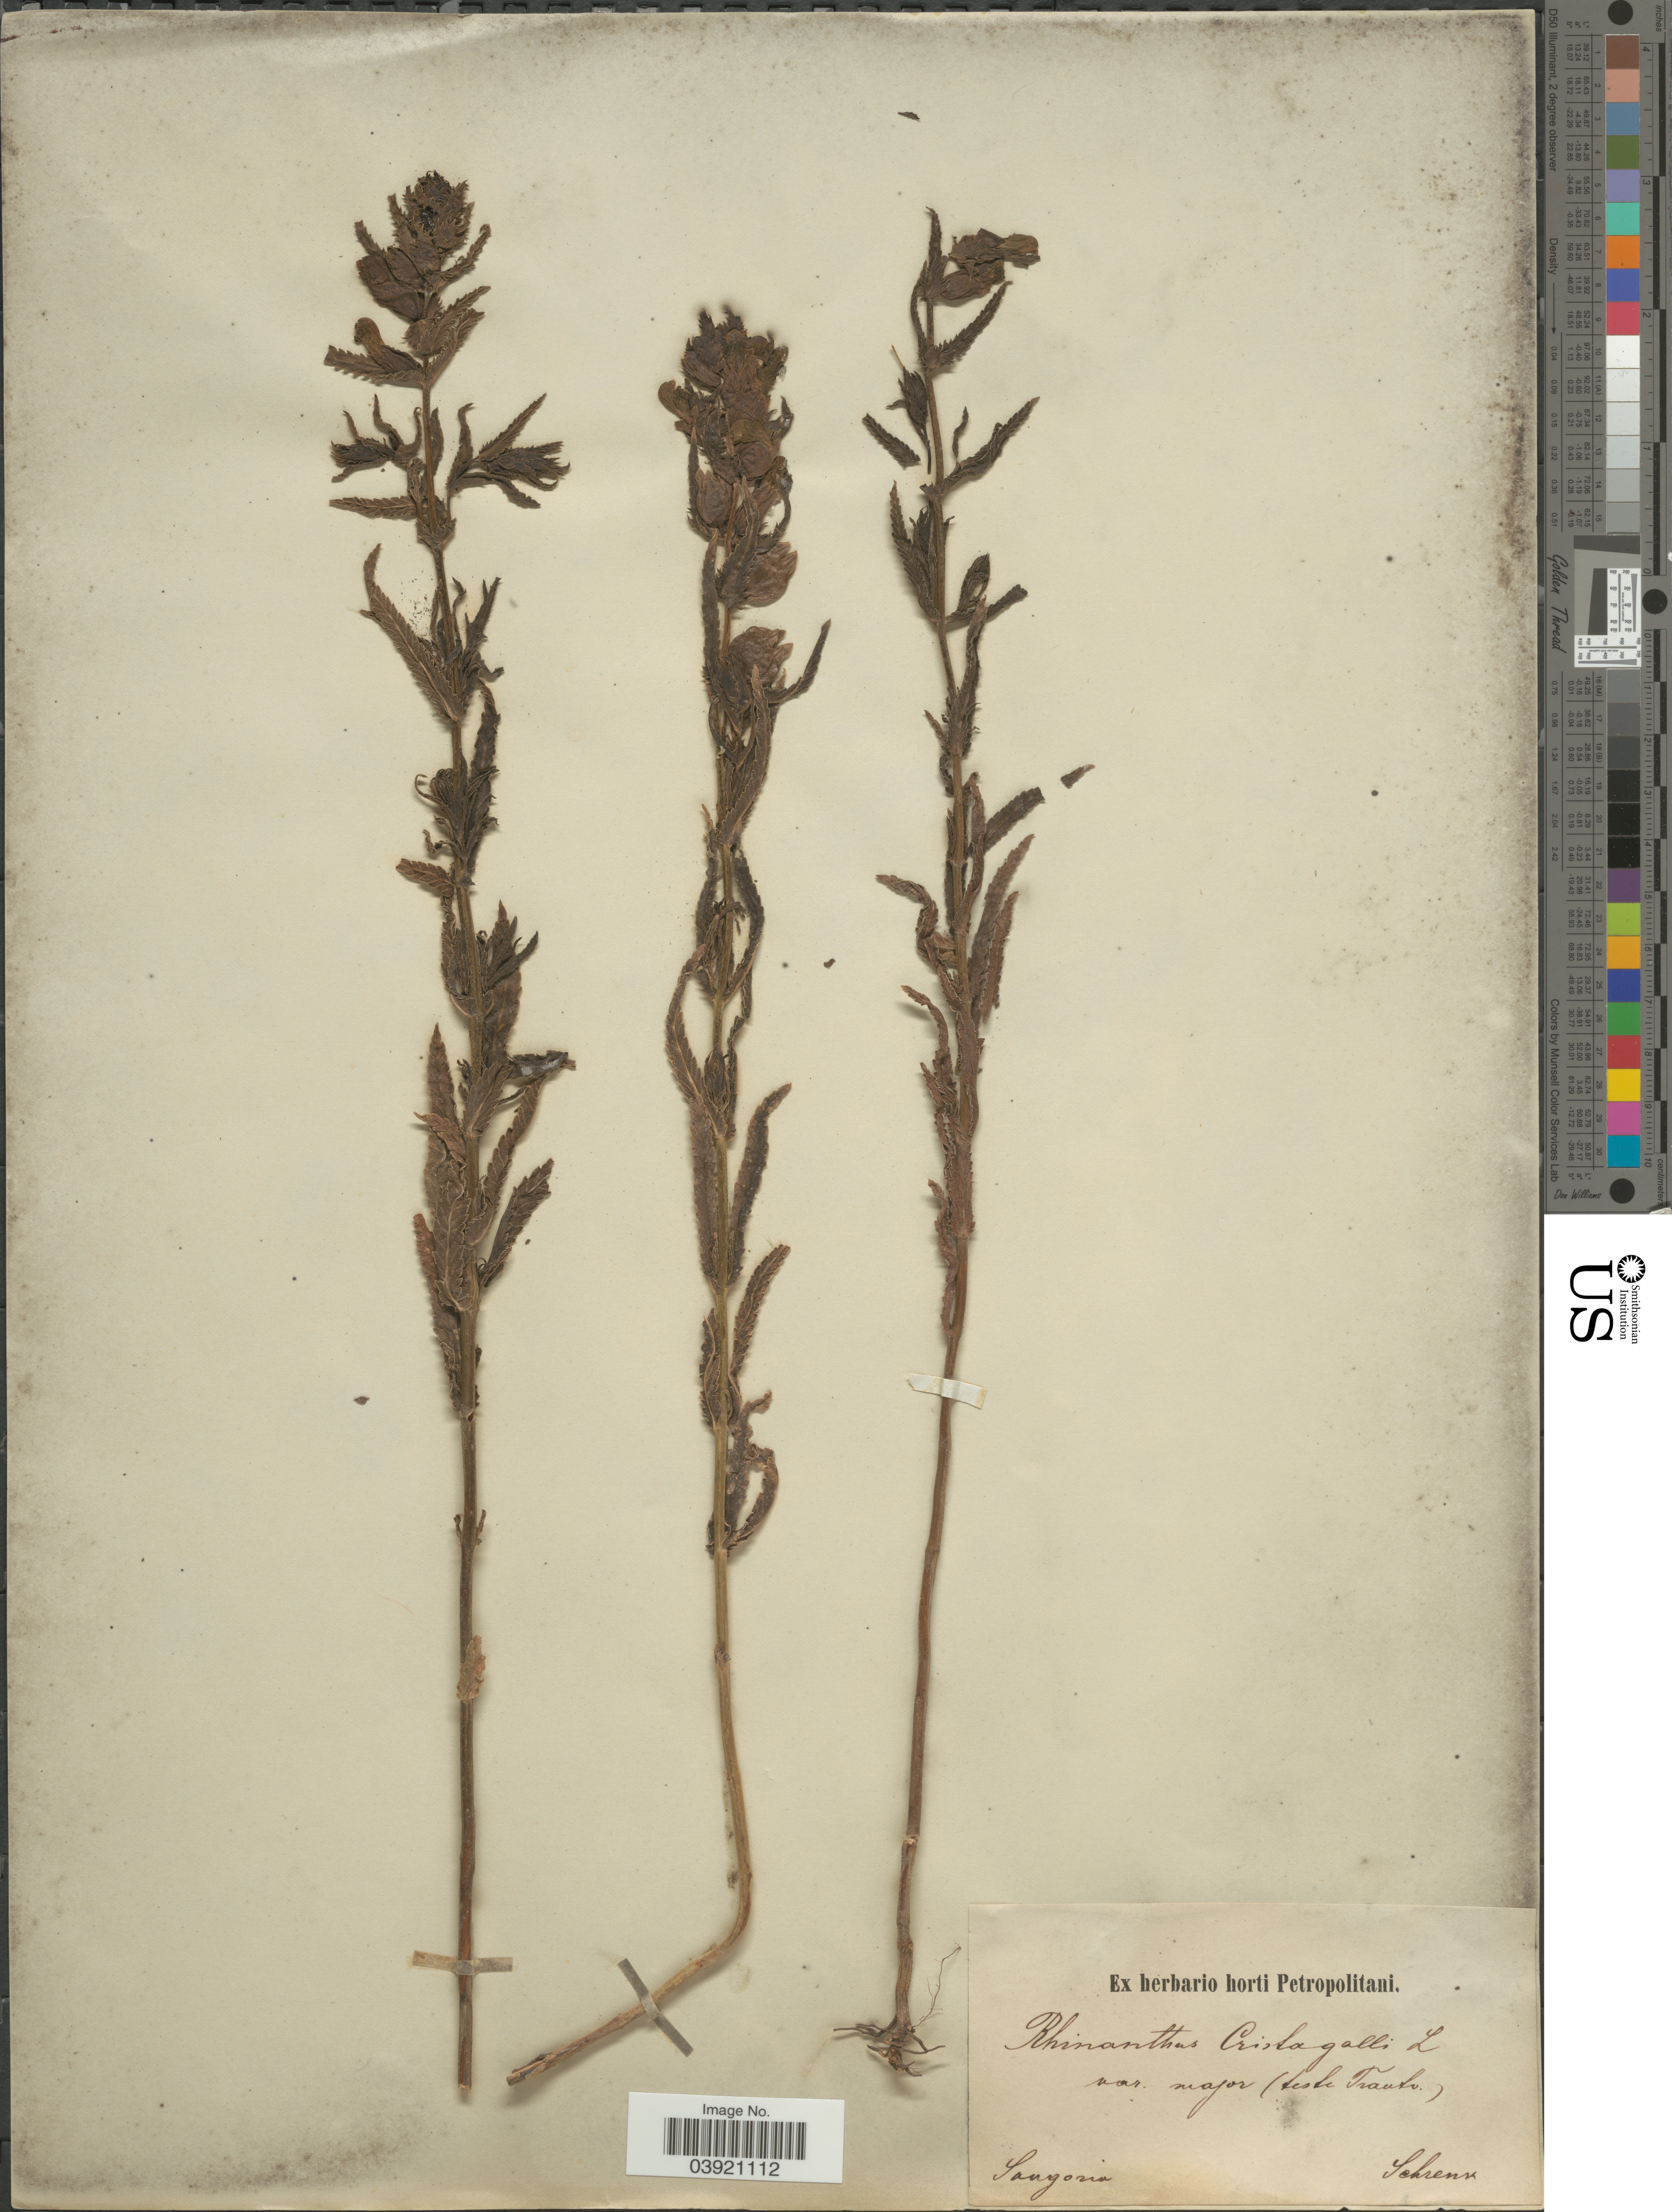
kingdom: Plantae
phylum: Tracheophyta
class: Magnoliopsida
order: Lamiales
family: Orobanchaceae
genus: Rhinanthus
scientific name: Rhinanthus crista-galli var. major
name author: (L.) Hartm.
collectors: A.G. Schrenk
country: Kazakhstan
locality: Songaria.